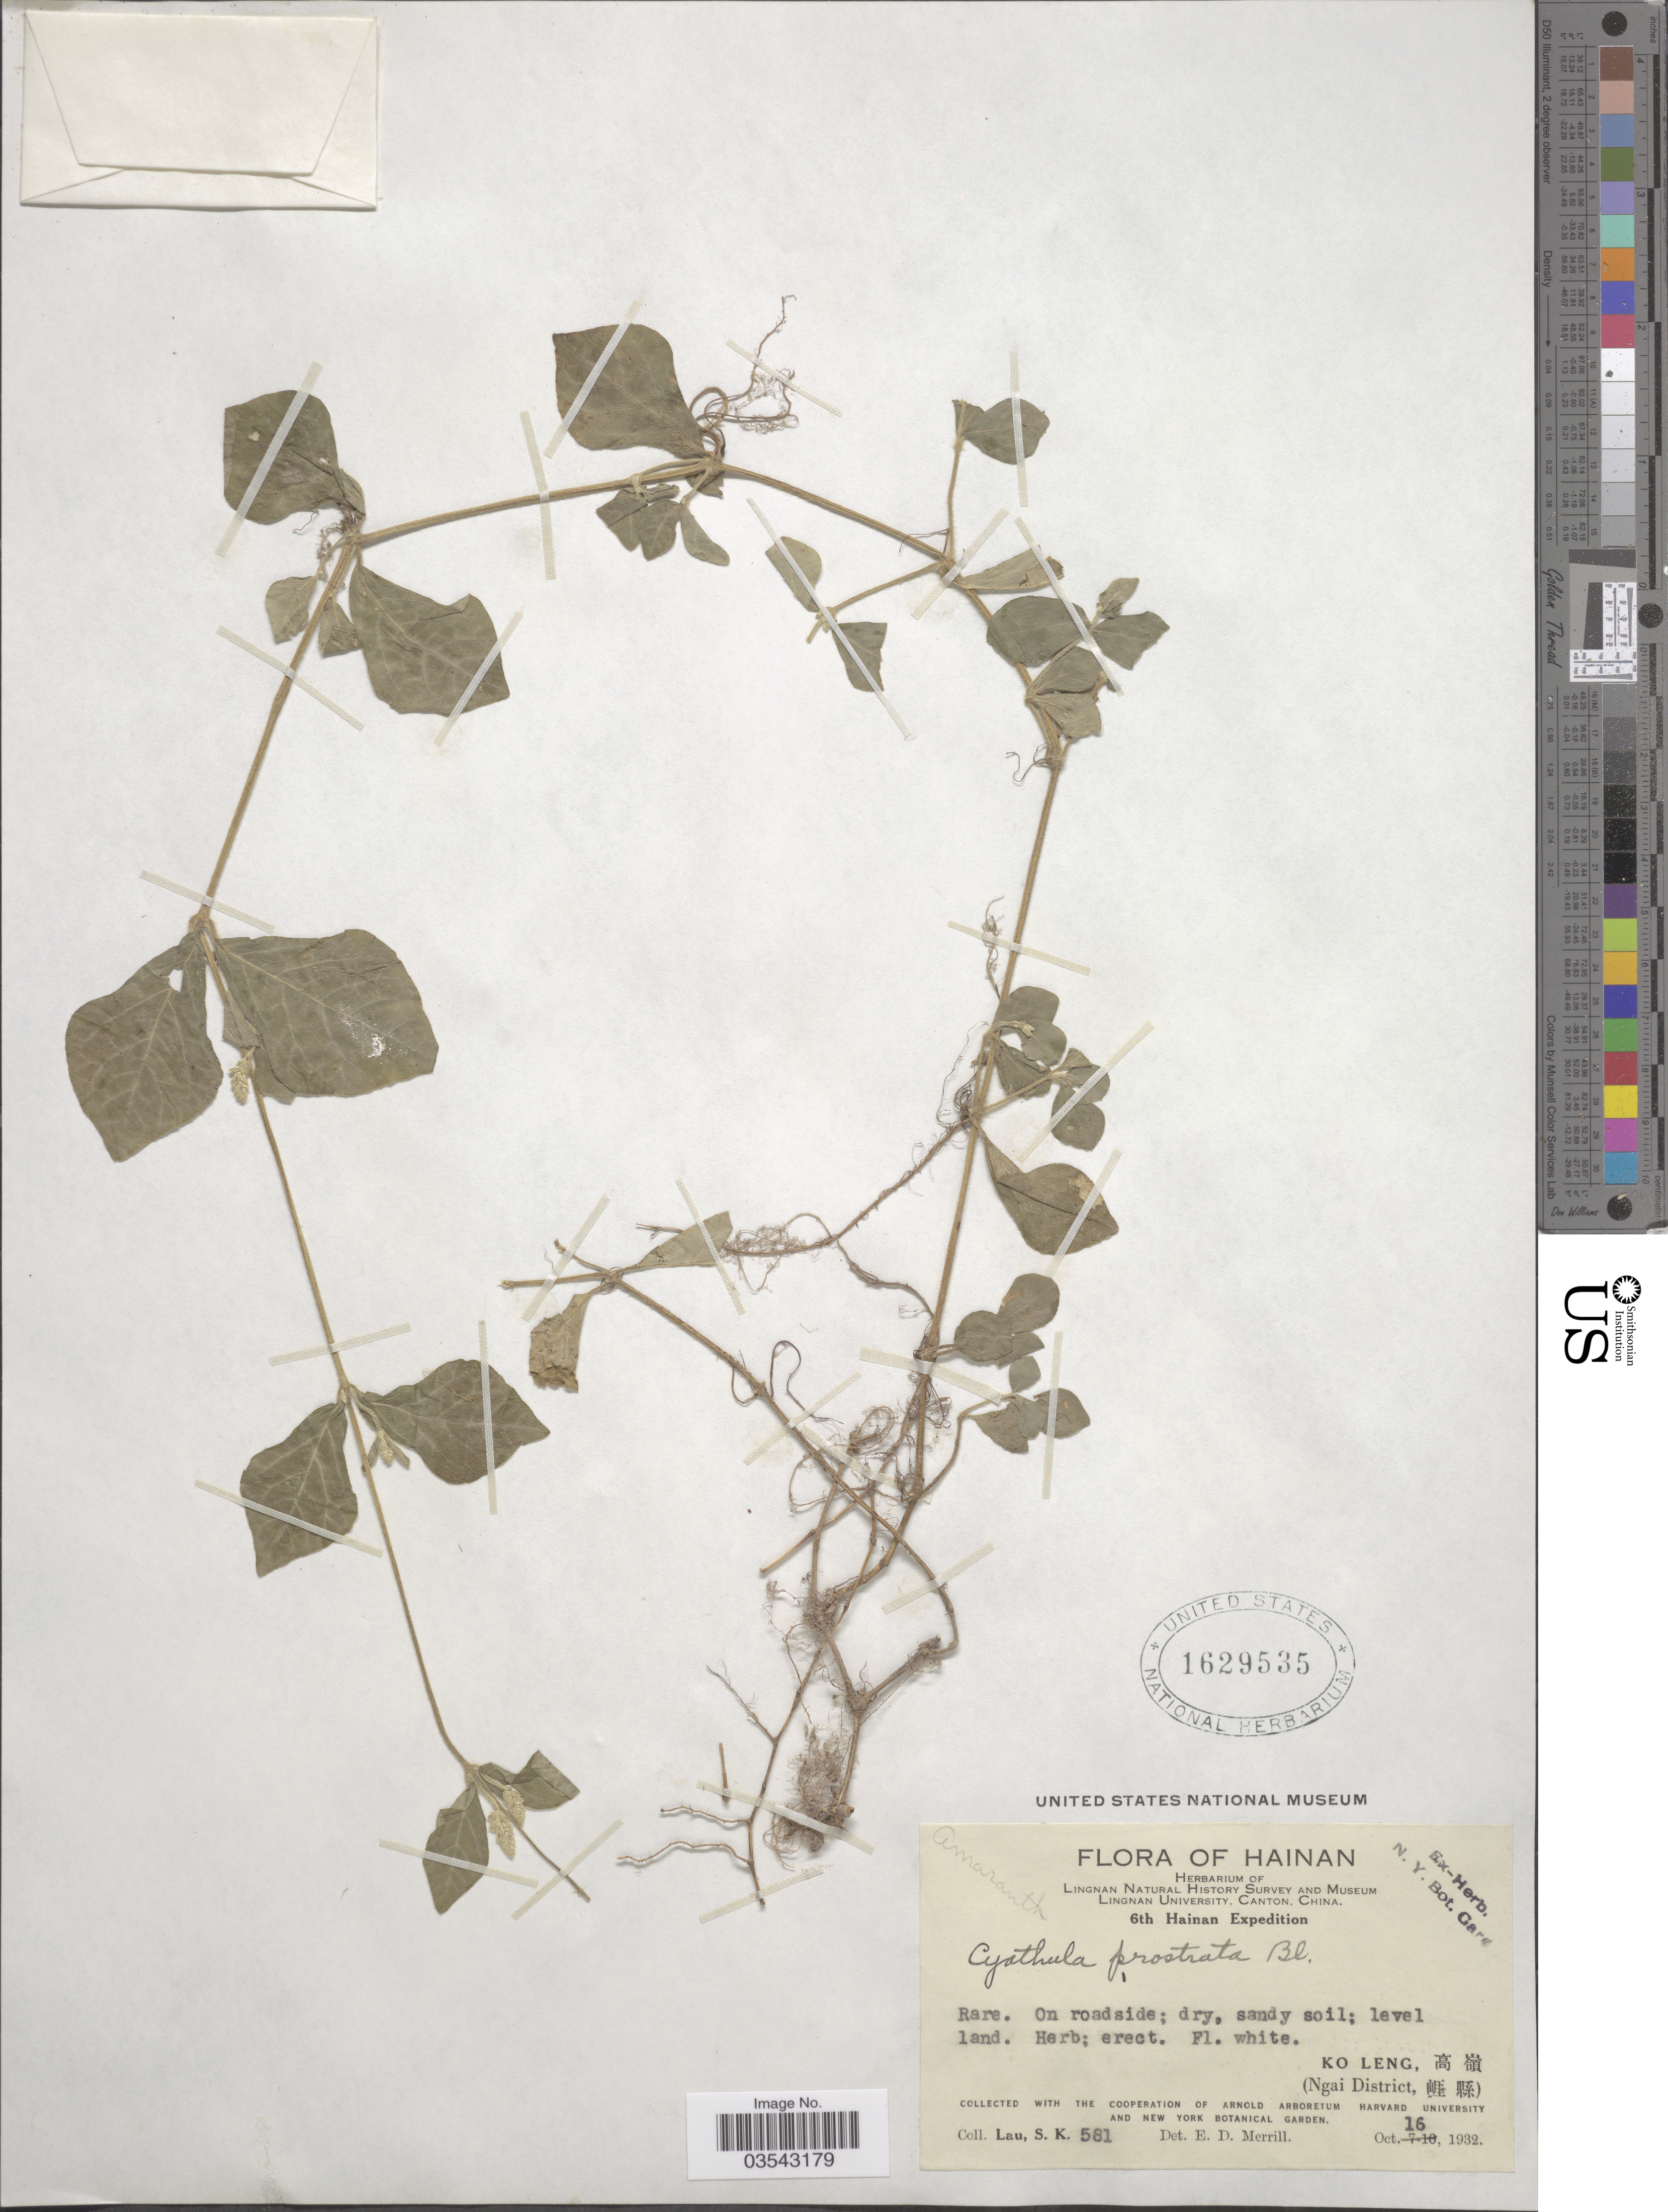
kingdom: Plantae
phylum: Tracheophyta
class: Magnoliopsida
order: Caryophyllales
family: Amaranthaceae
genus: Cyathula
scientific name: Cyathula prostrata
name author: (L.) Blume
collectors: S. K. Lau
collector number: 581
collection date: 1932-10-16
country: China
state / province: Hainan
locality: Ko Leng(Ngai District)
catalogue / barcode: US 1629535